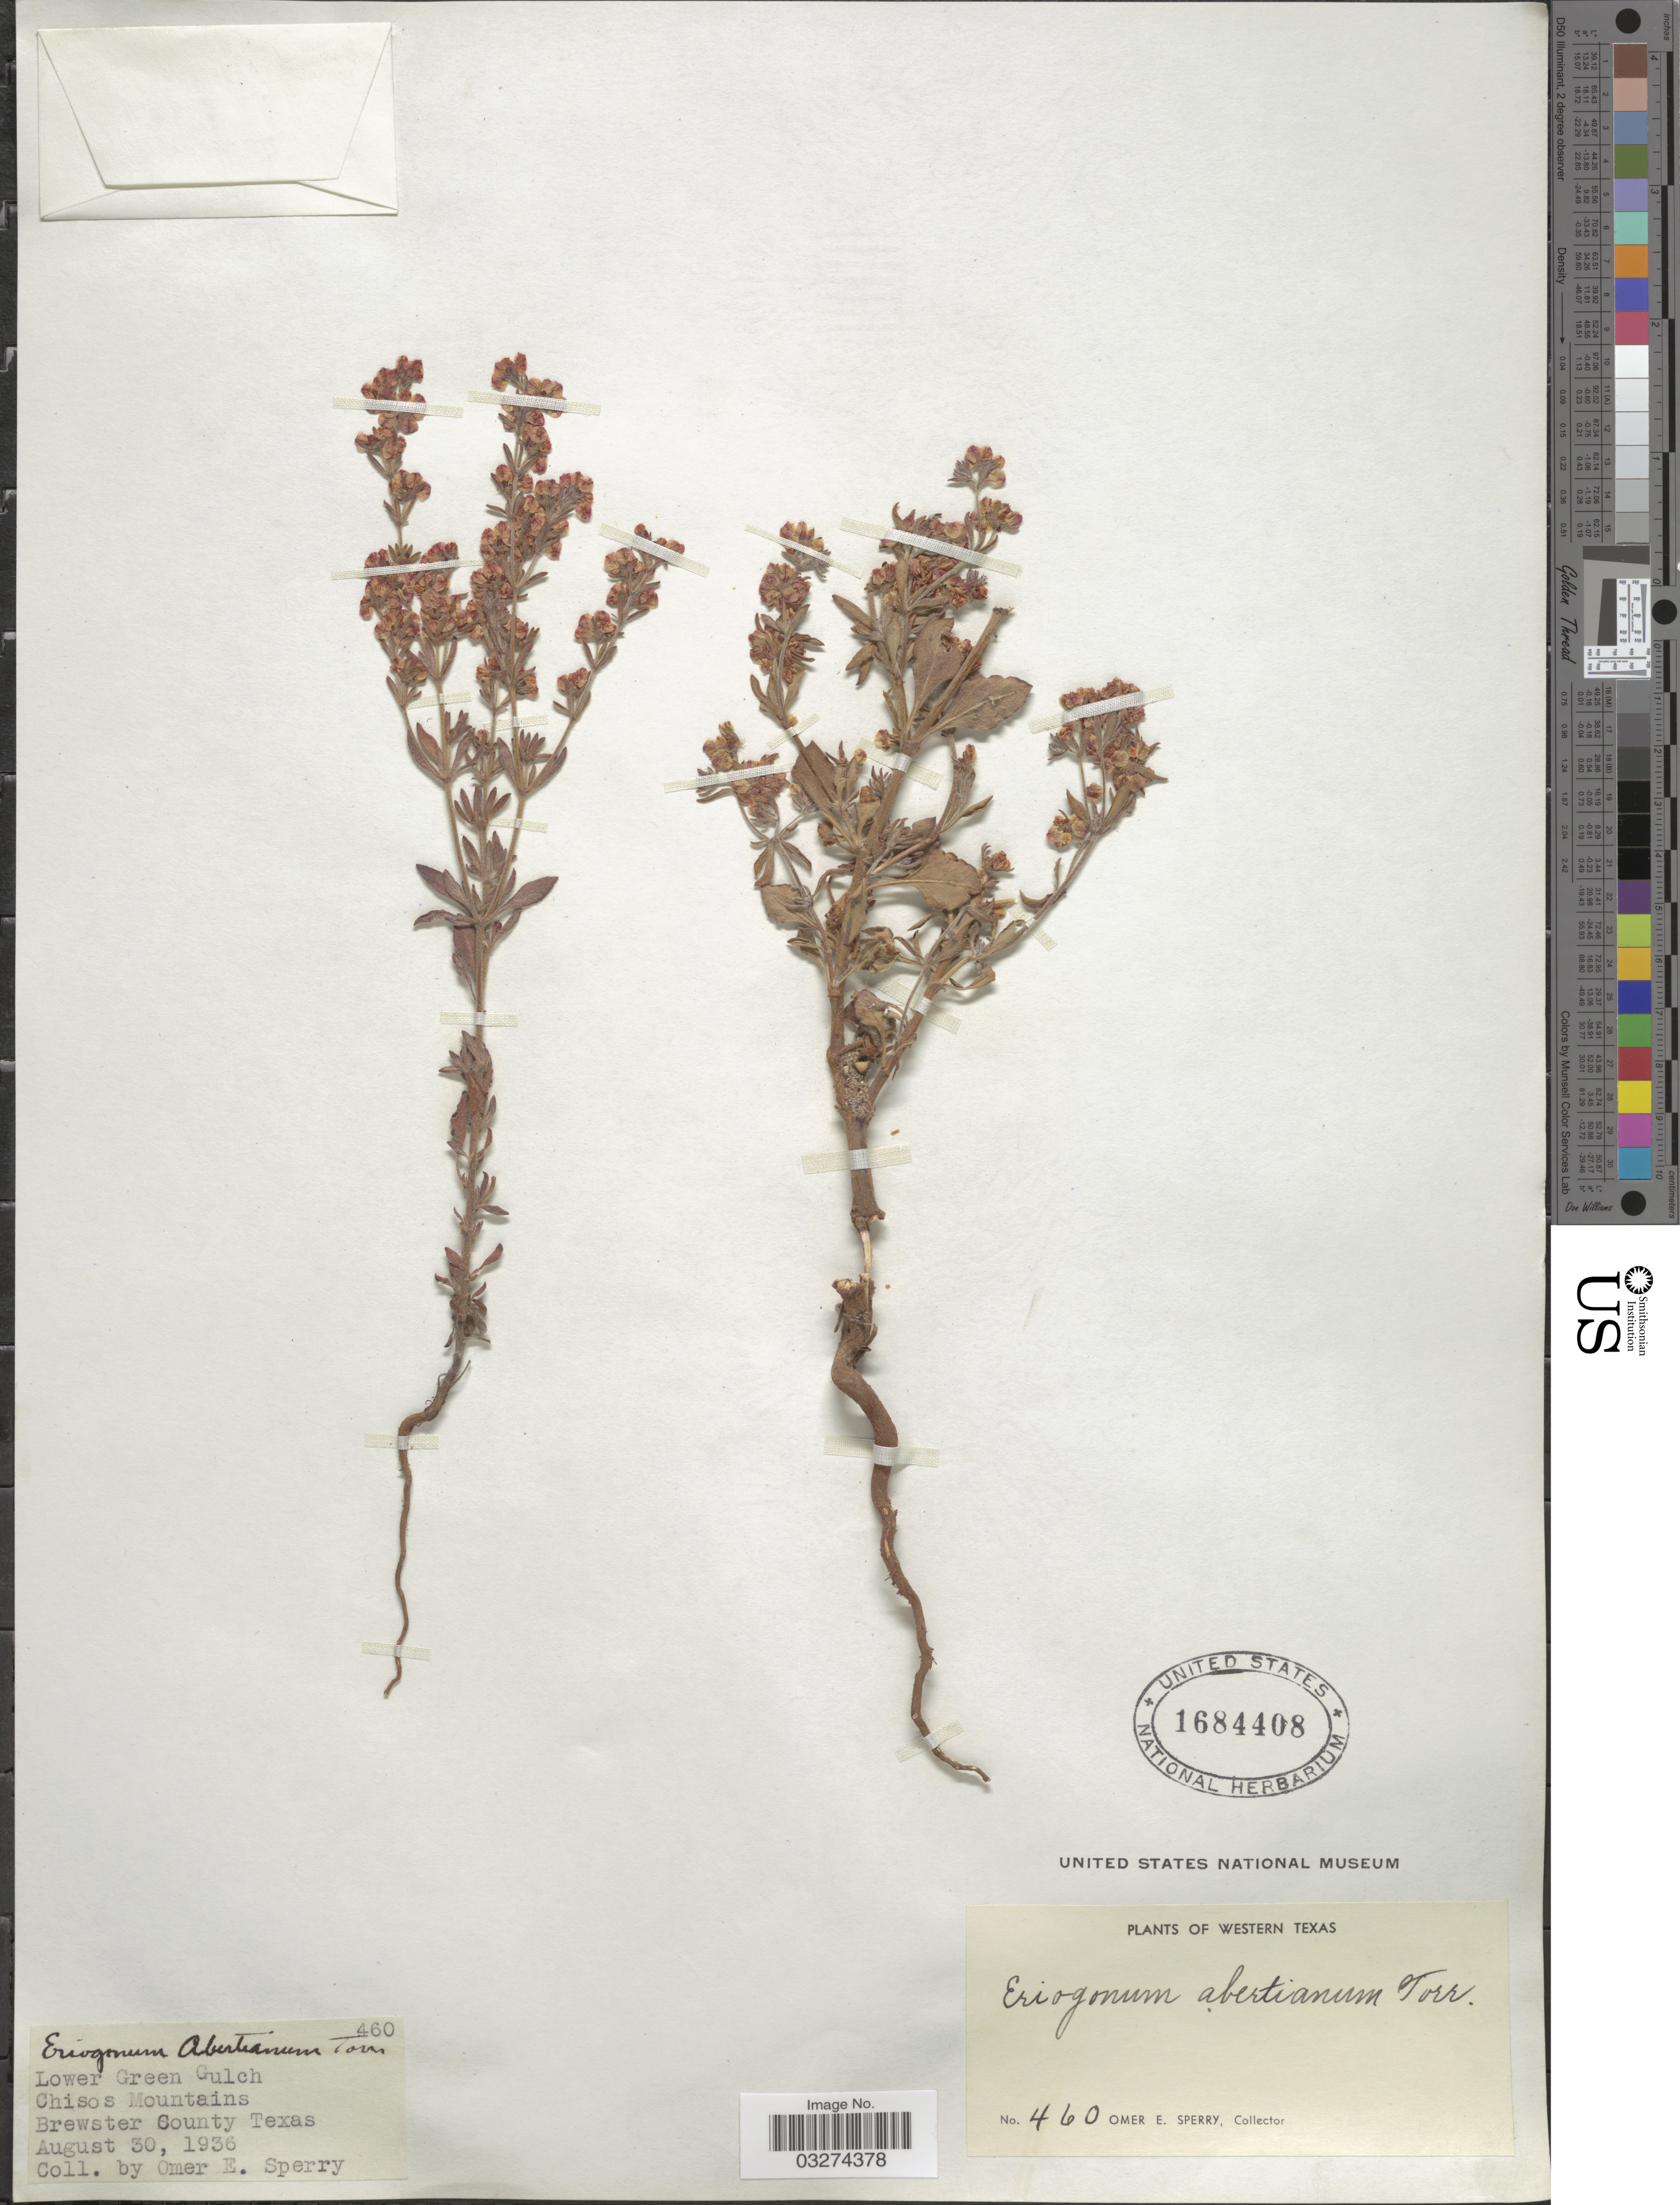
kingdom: Plantae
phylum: Tracheophyta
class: Magnoliopsida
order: Caryophyllales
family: Polygonaceae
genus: Eriogonum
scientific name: Eriogonum abertianum var. ruberrimum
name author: (Gand.) Gand.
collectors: O. E. Sperry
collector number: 460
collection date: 1936-08-30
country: United States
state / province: Texas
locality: Western Texas, Lower Green Gulch, Chisos Mountains, Brewster County.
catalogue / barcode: US 1684408